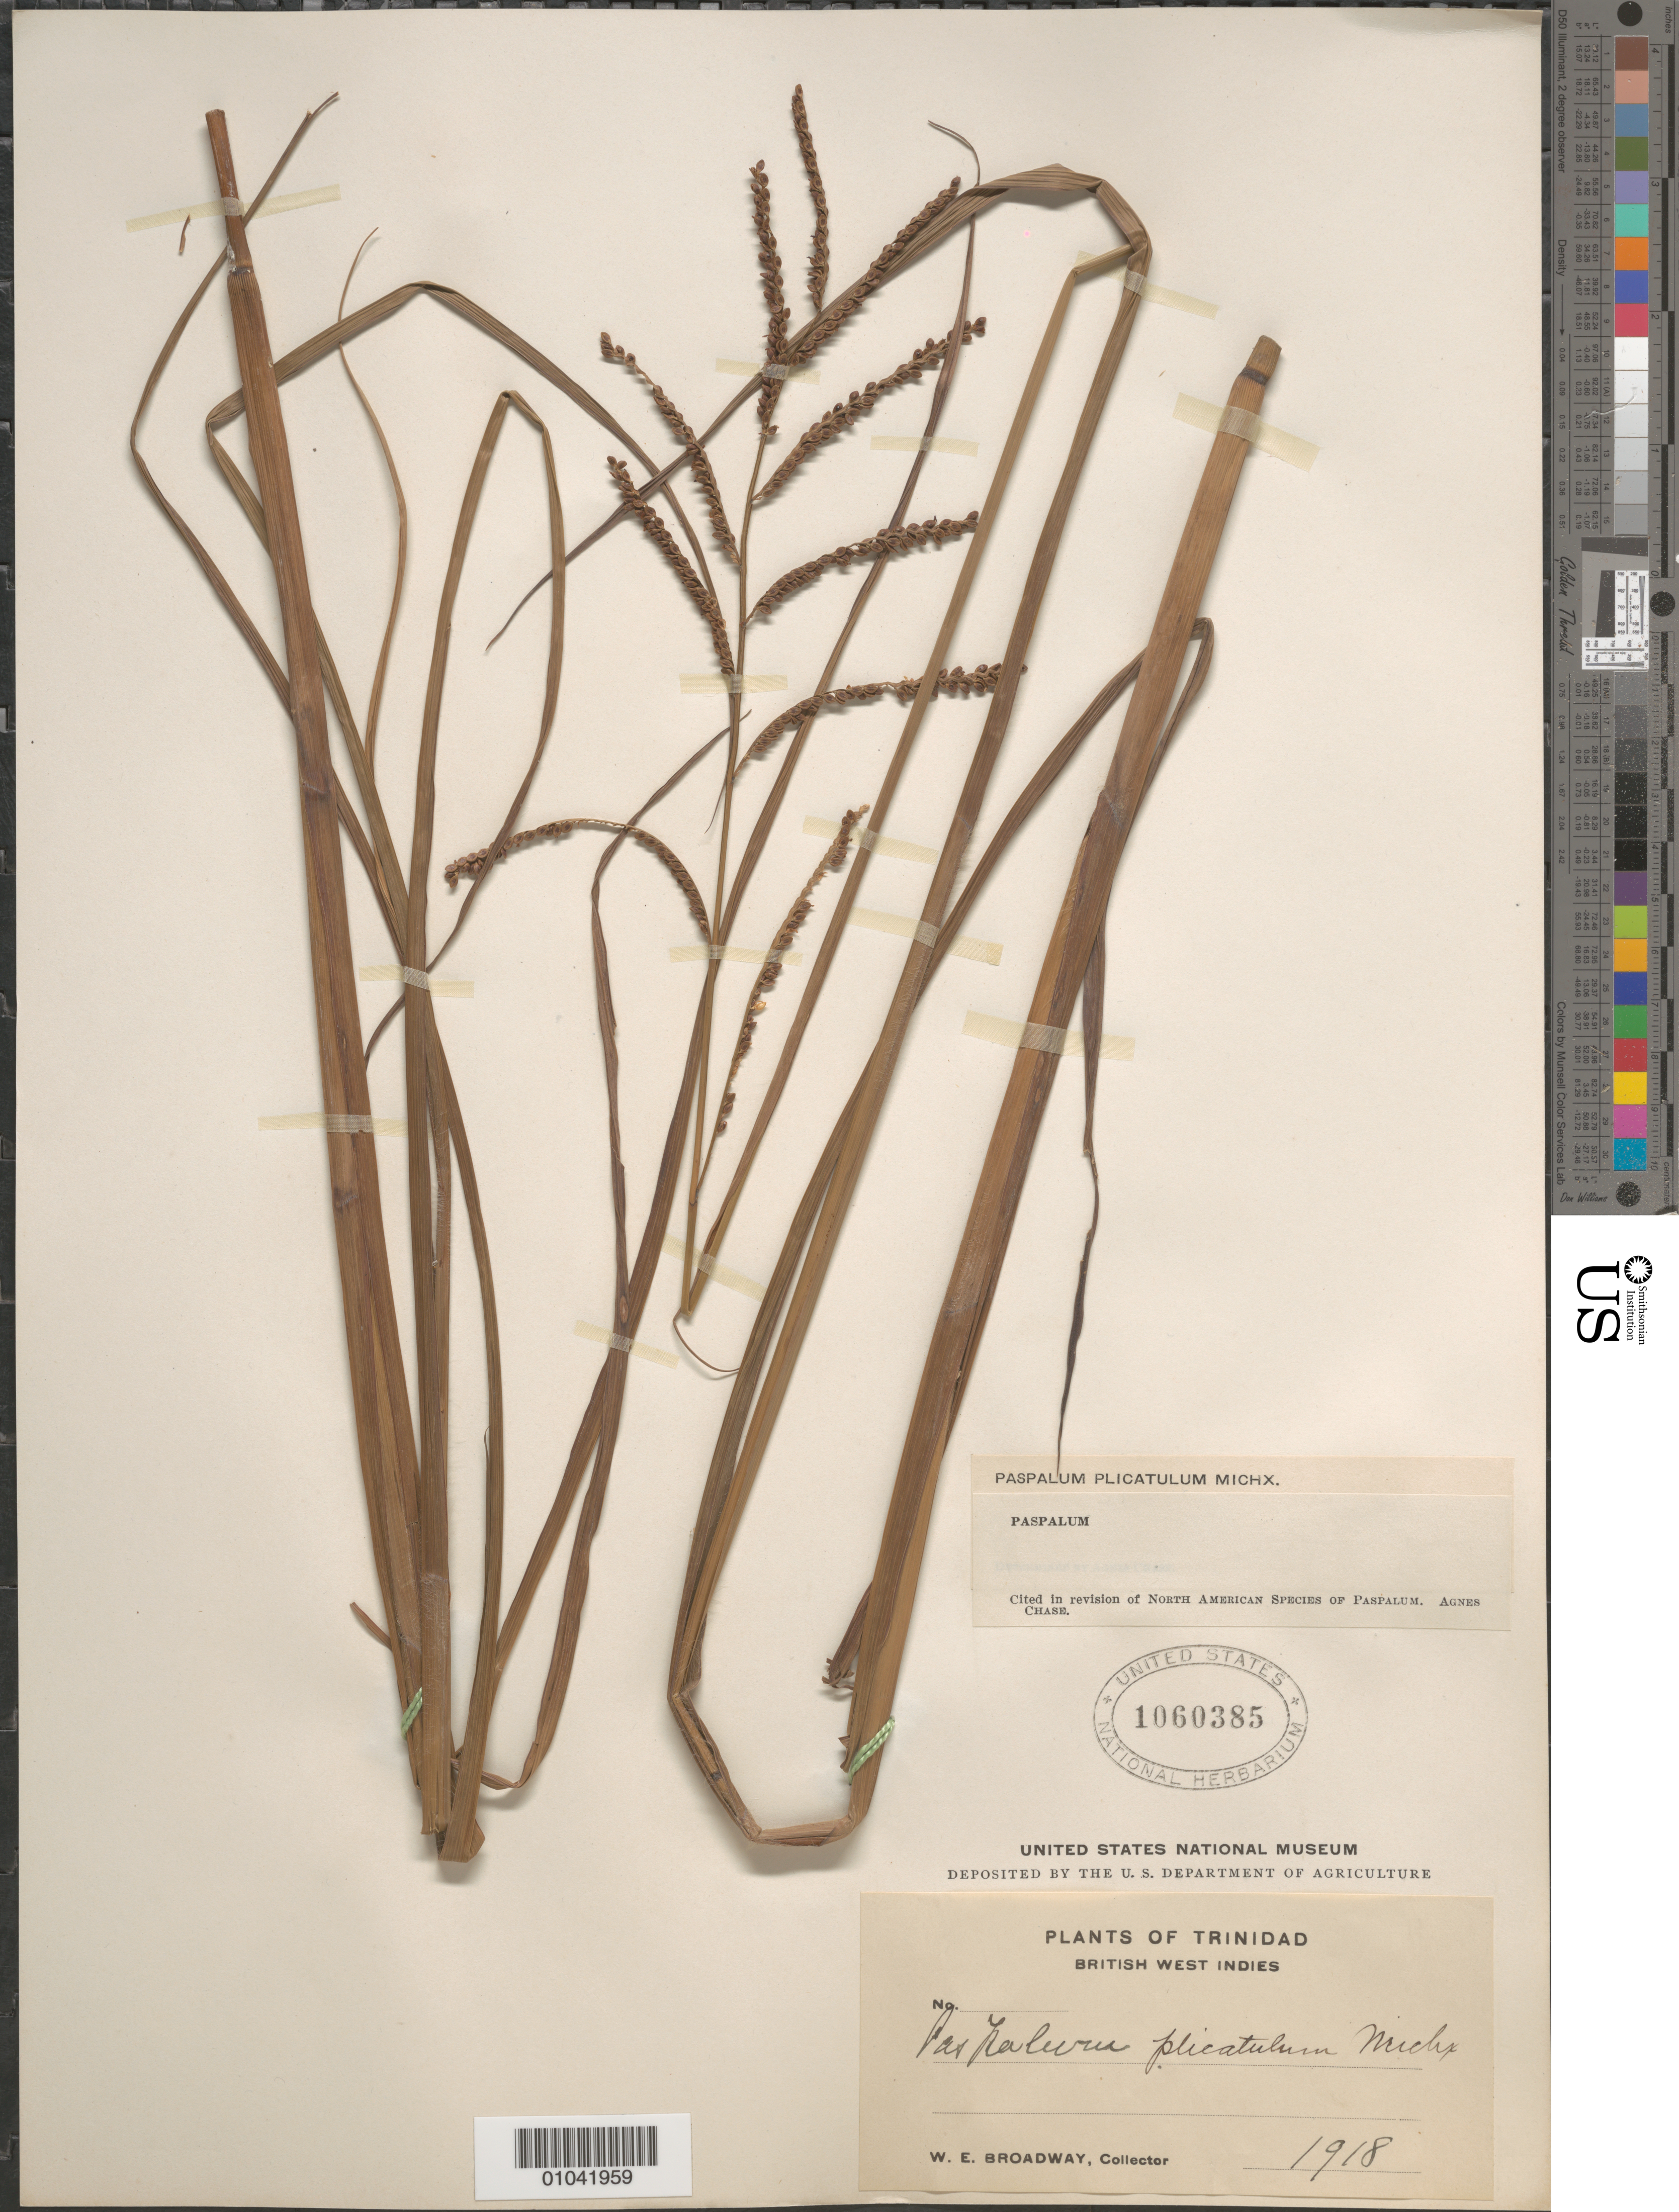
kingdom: Plantae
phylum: Tracheophyta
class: Liliopsida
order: Poales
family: Poaceae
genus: Paspalum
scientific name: Paspalum plicatulum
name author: Michx.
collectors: W. E. Broadway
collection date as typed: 1918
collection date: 1918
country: Trinidad and Tobago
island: Trinidad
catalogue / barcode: US 1060385